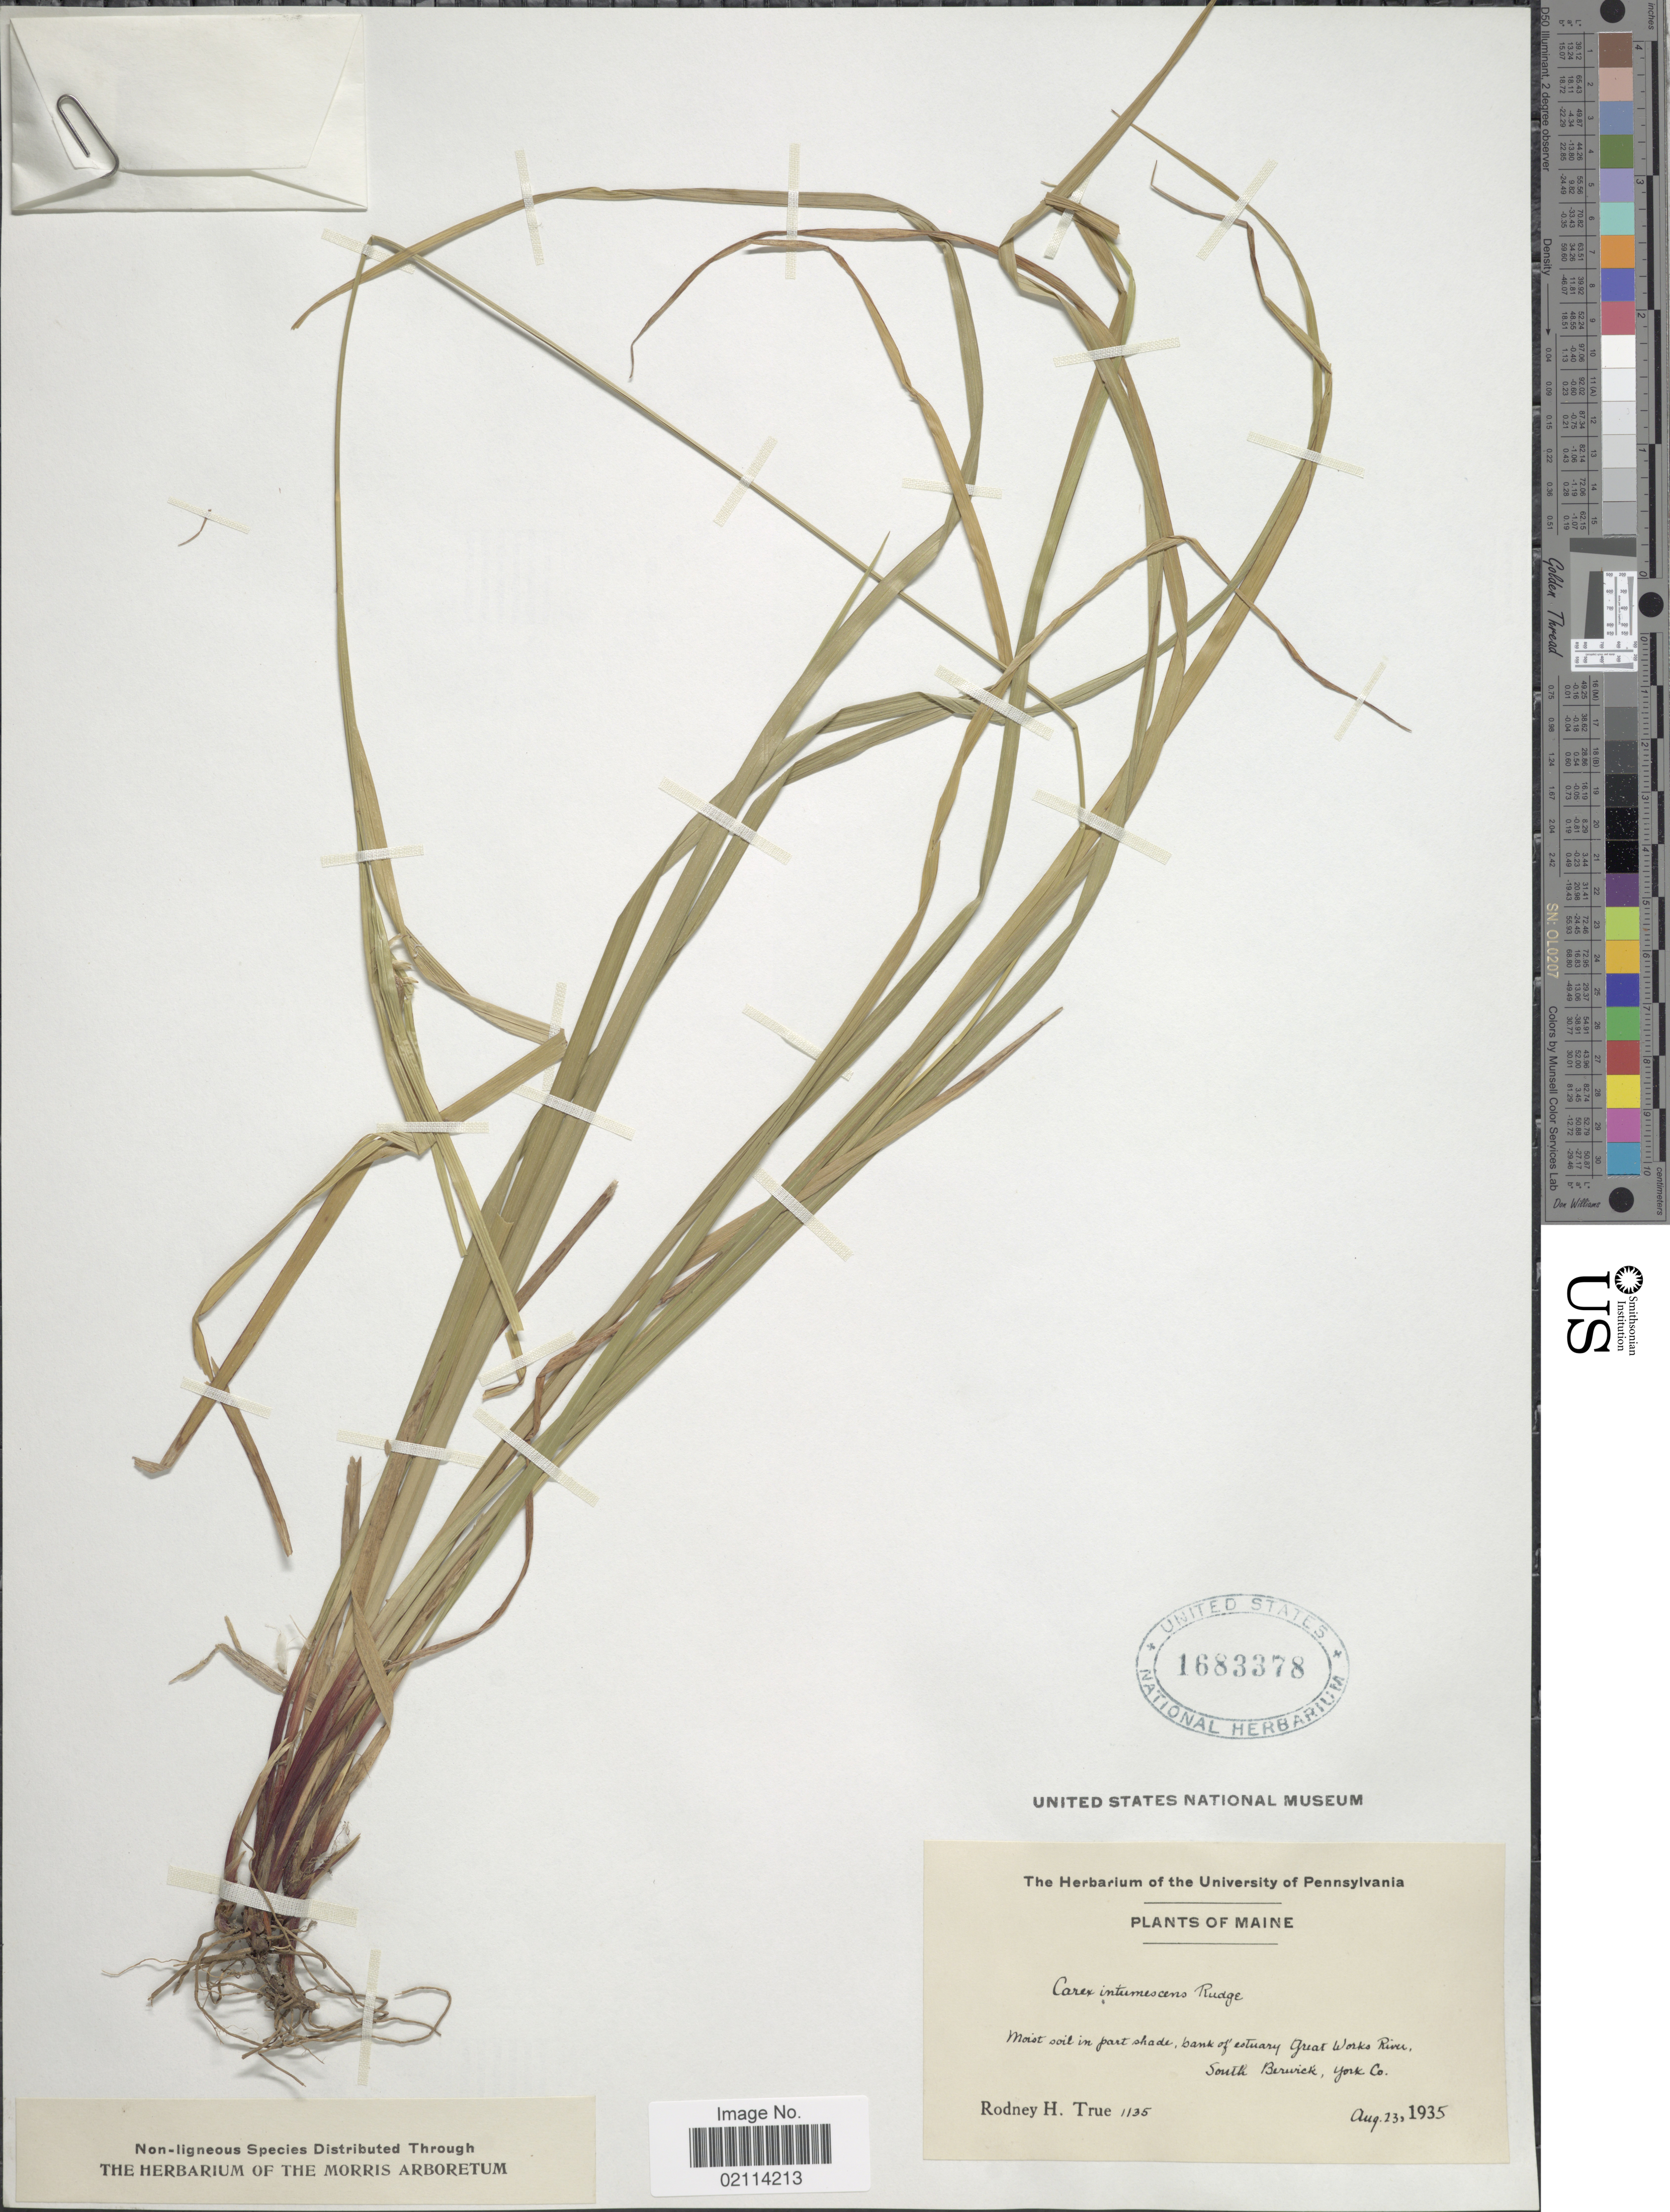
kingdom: Plantae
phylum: Tracheophyta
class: Liliopsida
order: Poales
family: Cyperaceae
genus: Carex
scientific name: Carex intumescens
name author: Rudge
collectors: R. H. True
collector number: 1135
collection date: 1935-08-23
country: United States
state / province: Maine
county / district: York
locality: Bank of estuary Great Works River, South Berwick, York Co.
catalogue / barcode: US 1683378